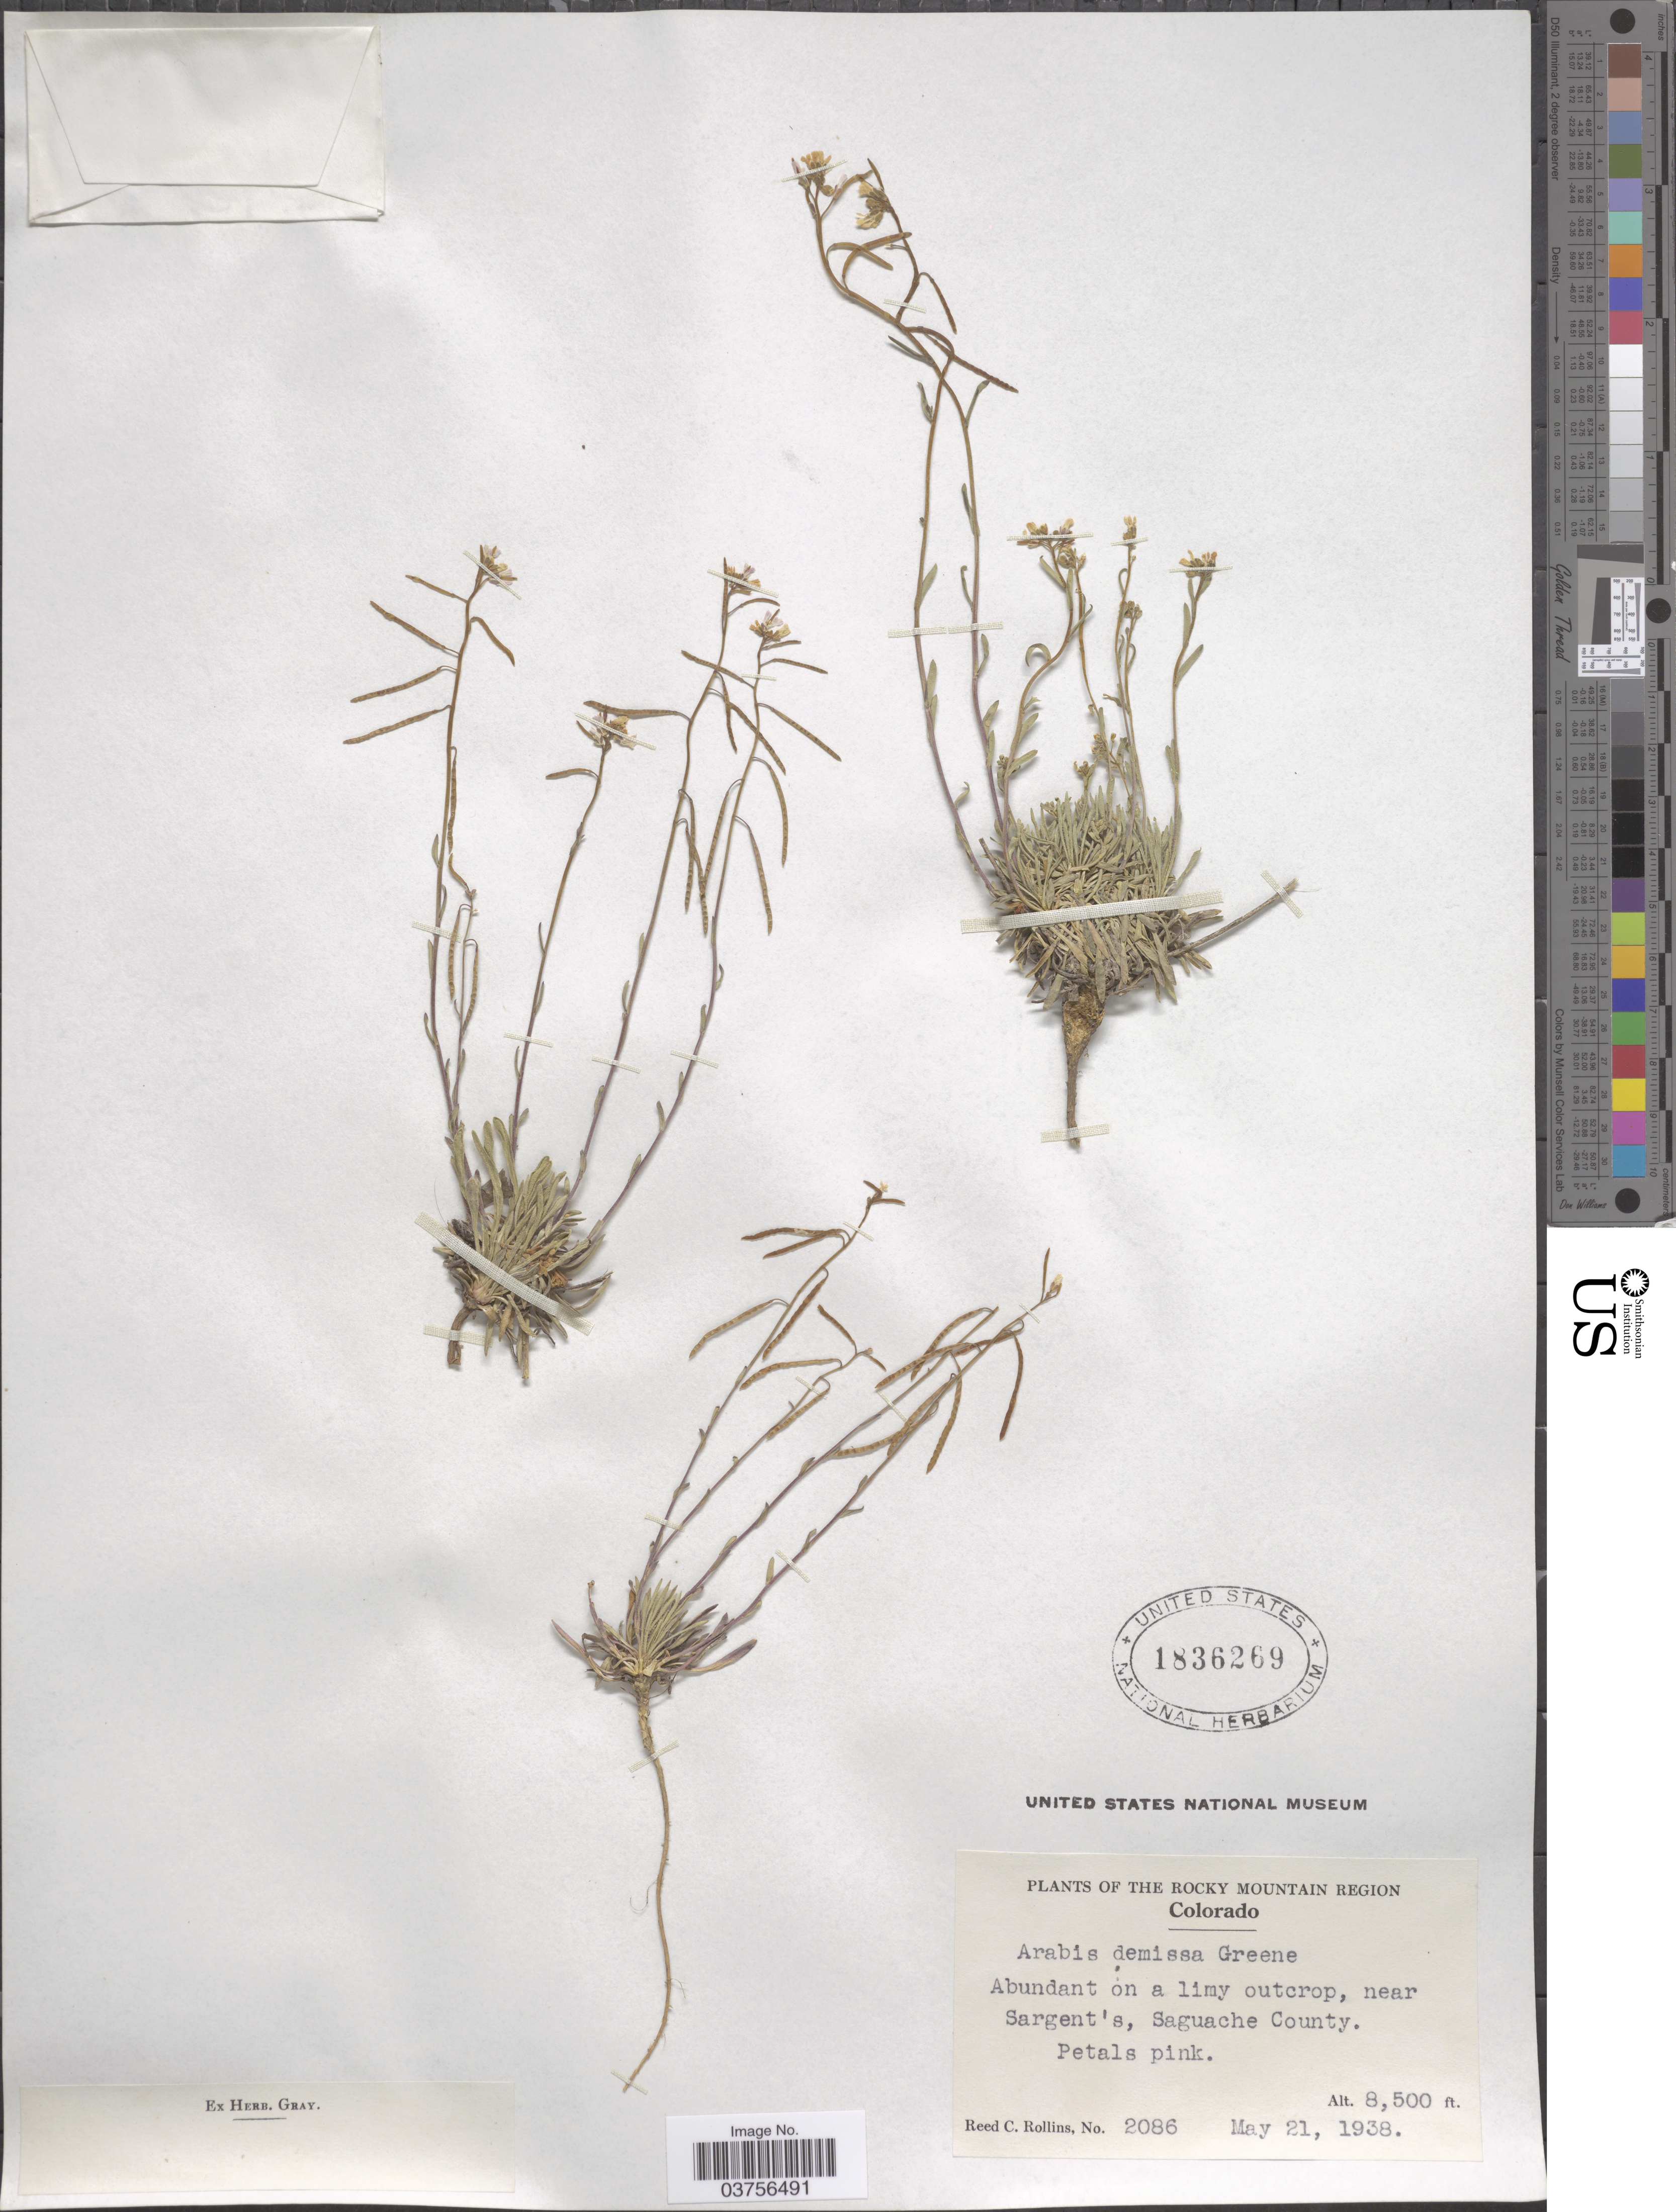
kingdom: Plantae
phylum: Tracheophyta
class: Magnoliopsida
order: Brassicales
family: Brassicaceae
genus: Arabis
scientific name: Arabis demissa var. demissa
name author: Greene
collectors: R. C. Rollins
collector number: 2086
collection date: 1938-05-21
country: United States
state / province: Colorado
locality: The Rocky Mountain Region. Near Sargent's, Saguache County.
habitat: abundant on a limy outcrop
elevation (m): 2591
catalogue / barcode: US 1836269